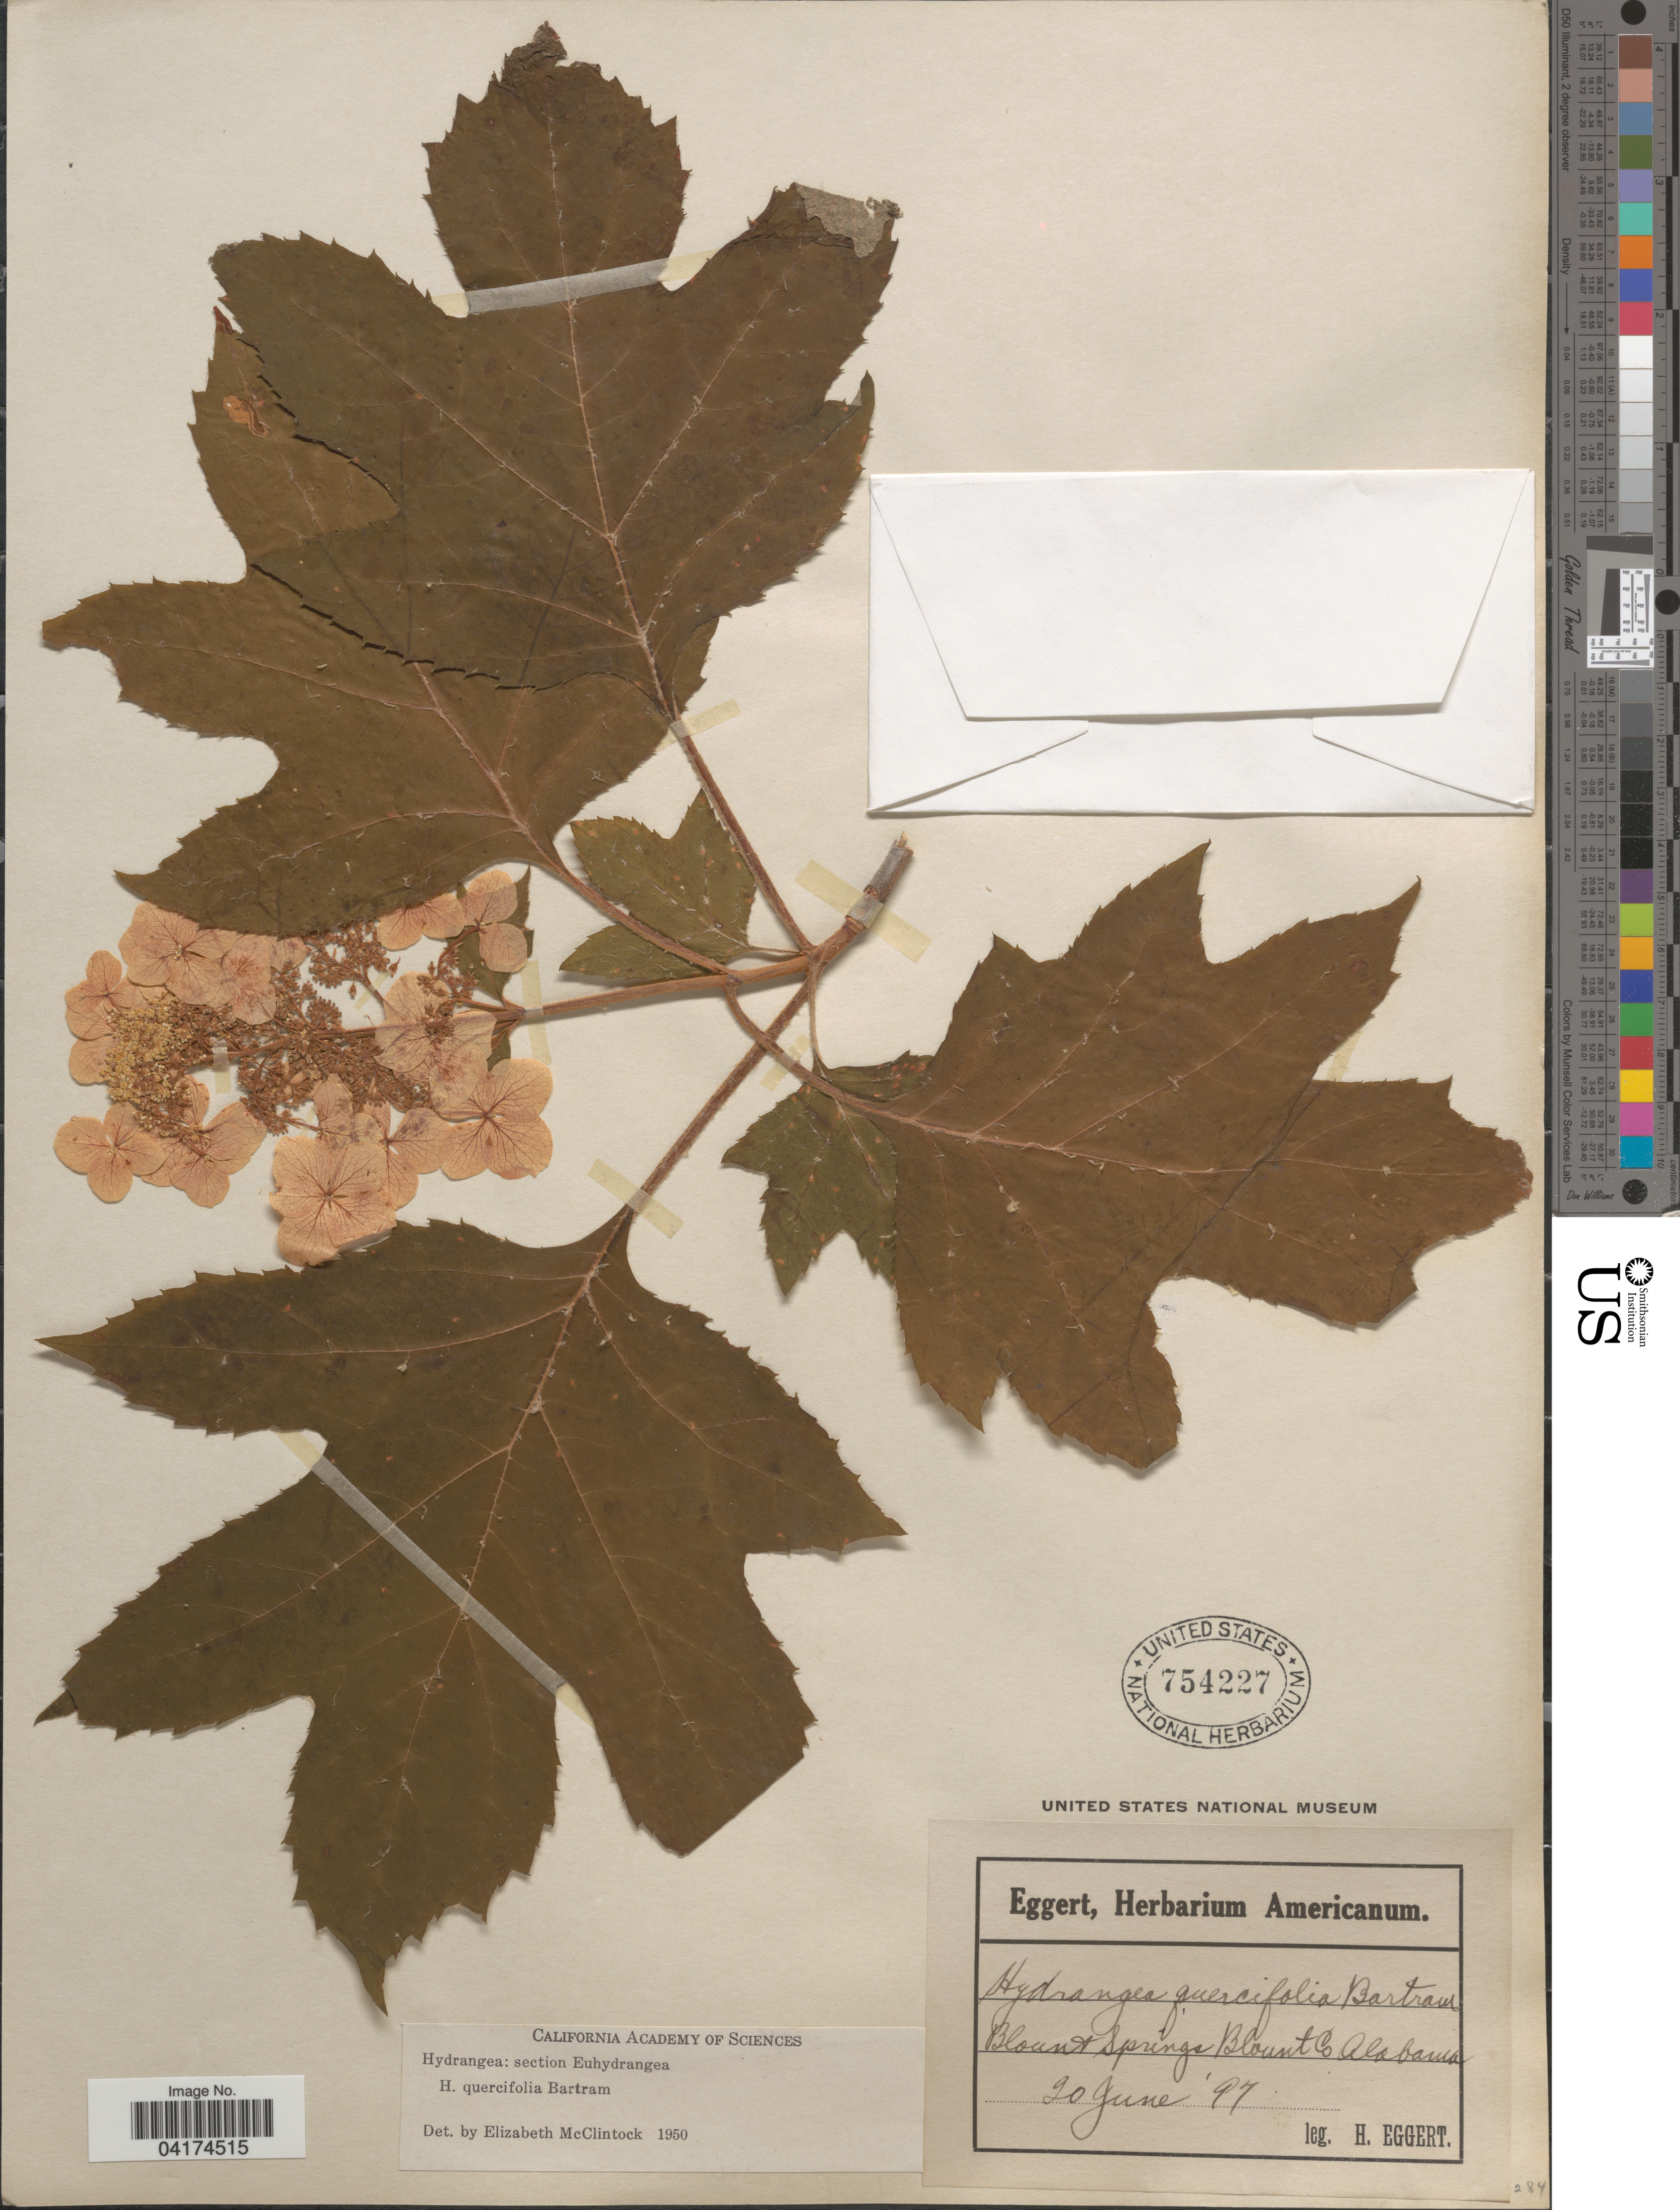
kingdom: Plantae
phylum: Tracheophyta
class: Magnoliopsida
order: Cornales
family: Hydrangeaceae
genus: Hydrangea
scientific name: Hydrangea quercifolia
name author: W. Bartram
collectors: H. Eggert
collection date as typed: Transcribed d/m/y: 20/6/97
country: United States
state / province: Alabama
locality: Blount Springs Blount Co.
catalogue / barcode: US 754227